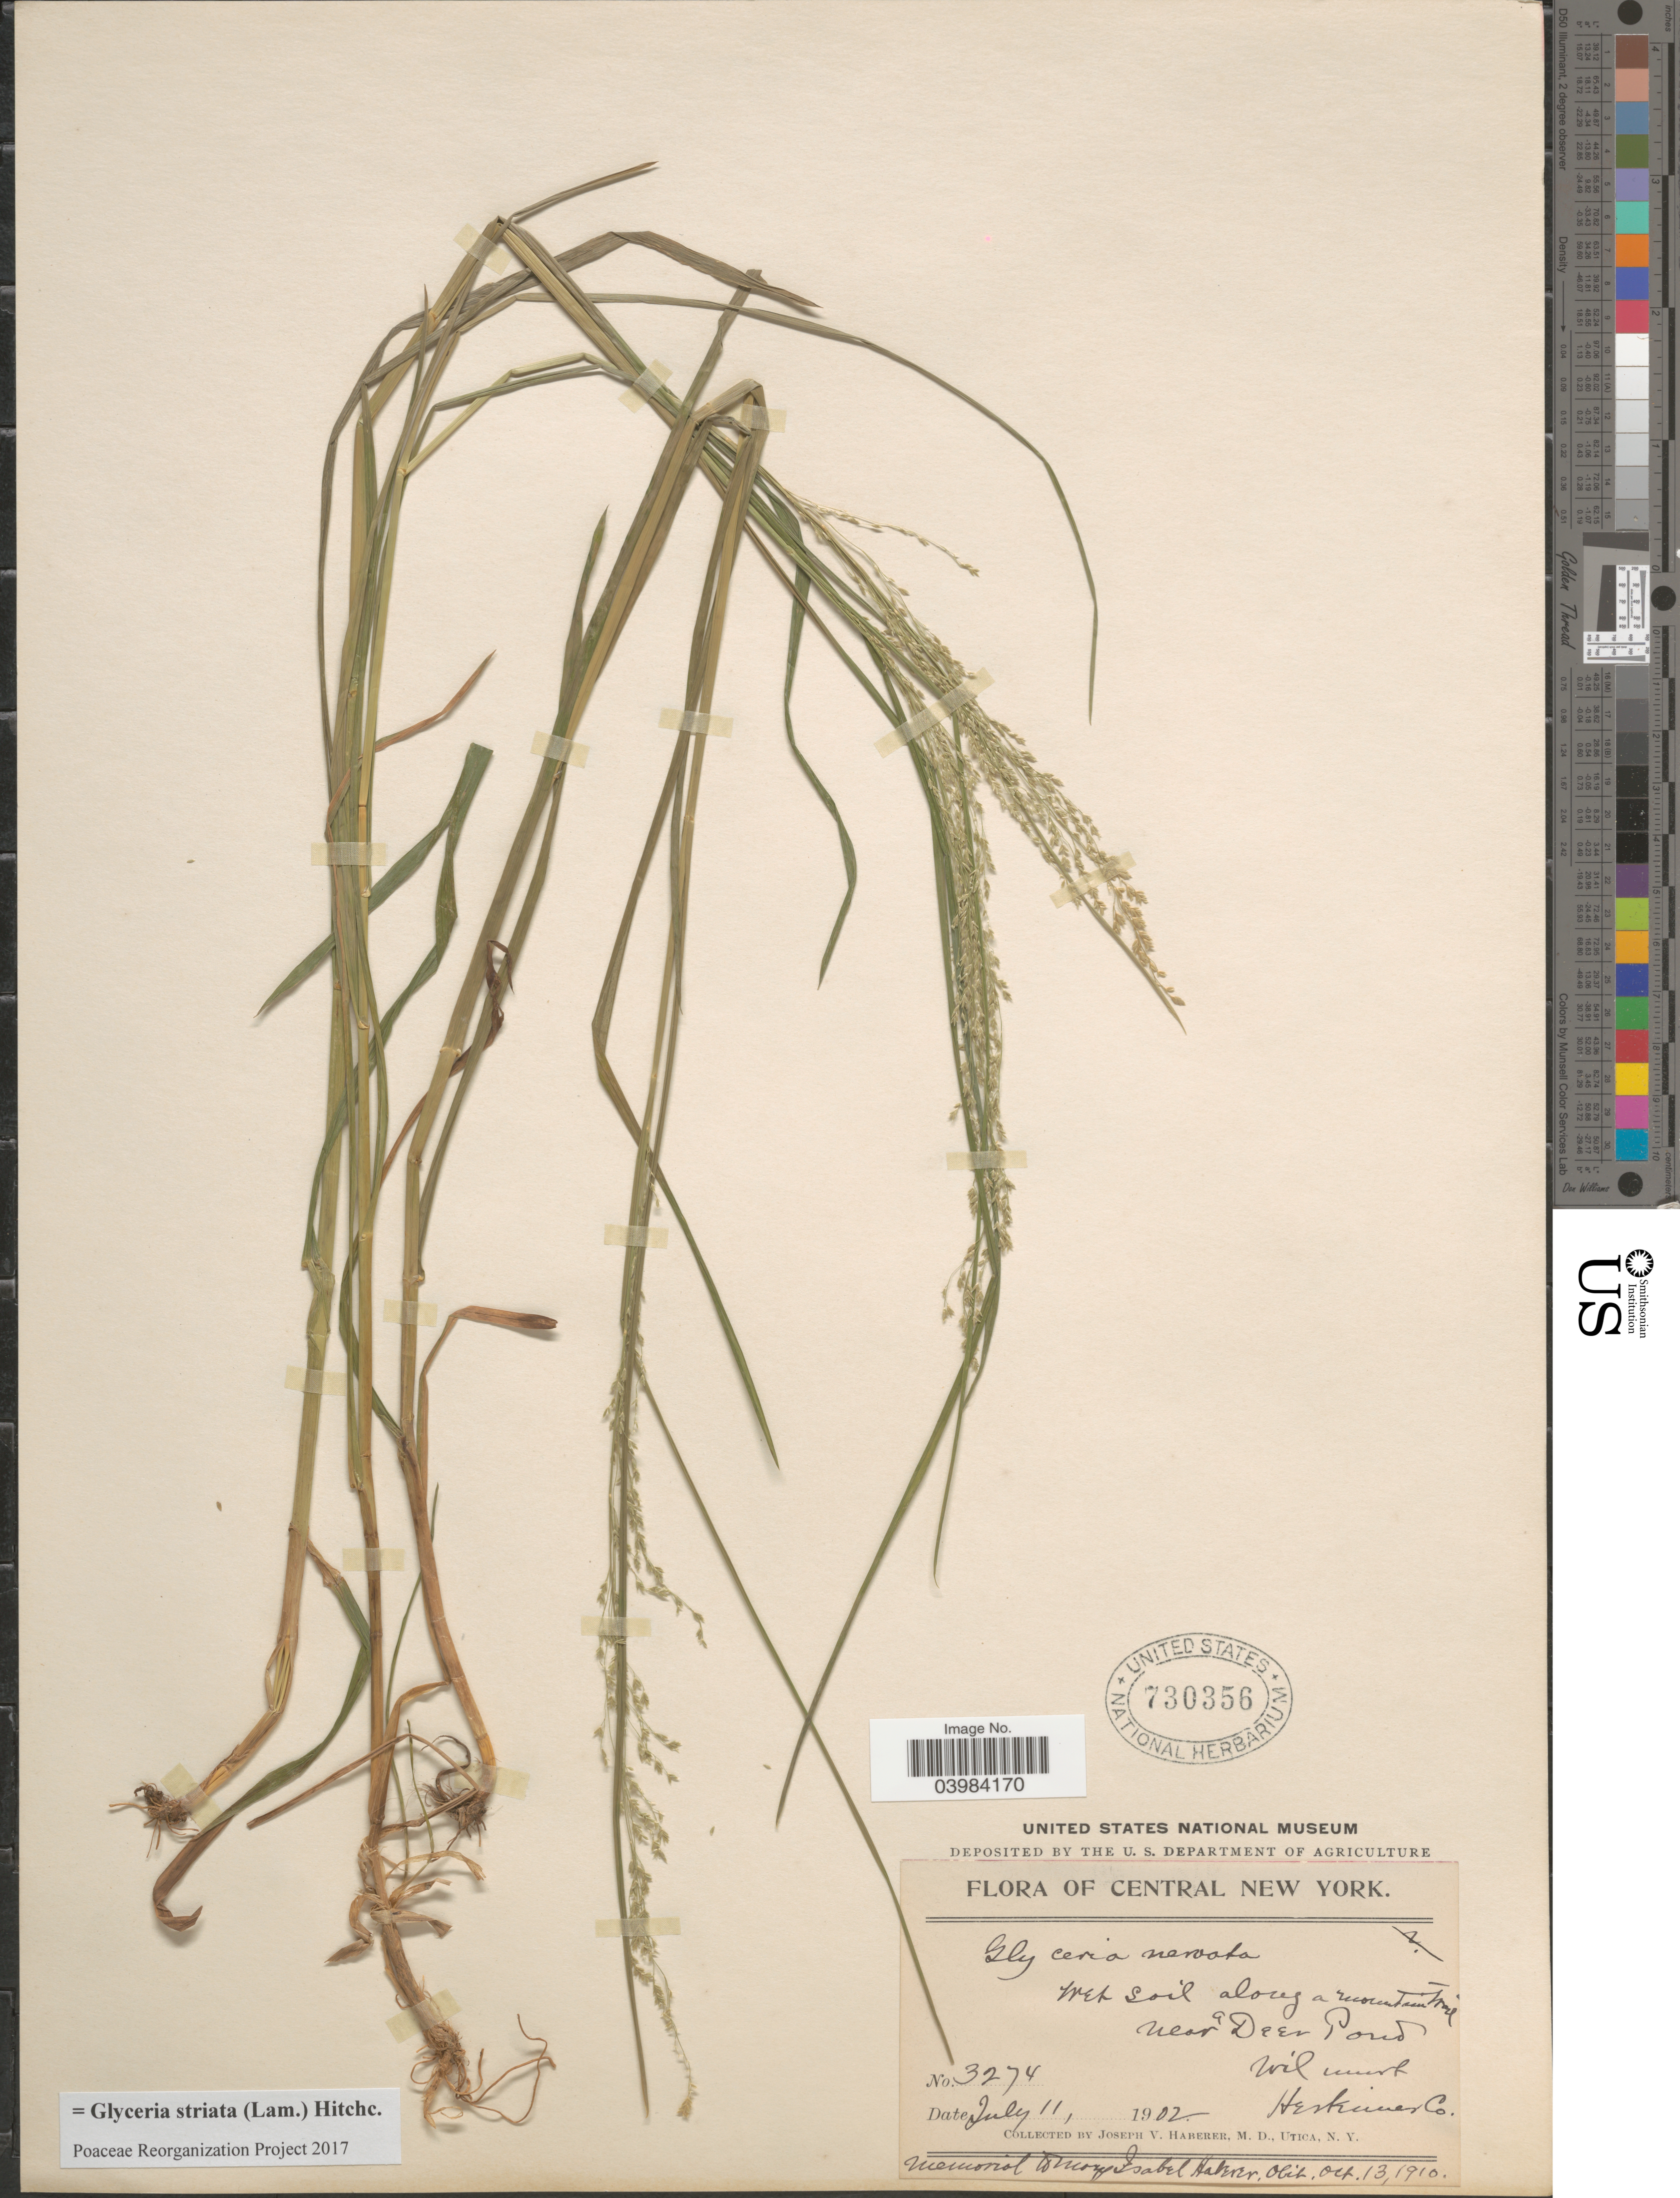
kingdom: Plantae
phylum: Tracheophyta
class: Liliopsida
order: Poales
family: Poaceae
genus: Glyceria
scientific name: Glyceria striata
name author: (Lam.) Hitchc.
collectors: J. V. Haberer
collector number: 3274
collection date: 1902-07-11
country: United States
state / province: New York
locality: Central New York. Wet soil along a mountain trail near a Deer Pond. Herkimer Co.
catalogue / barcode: US 730356